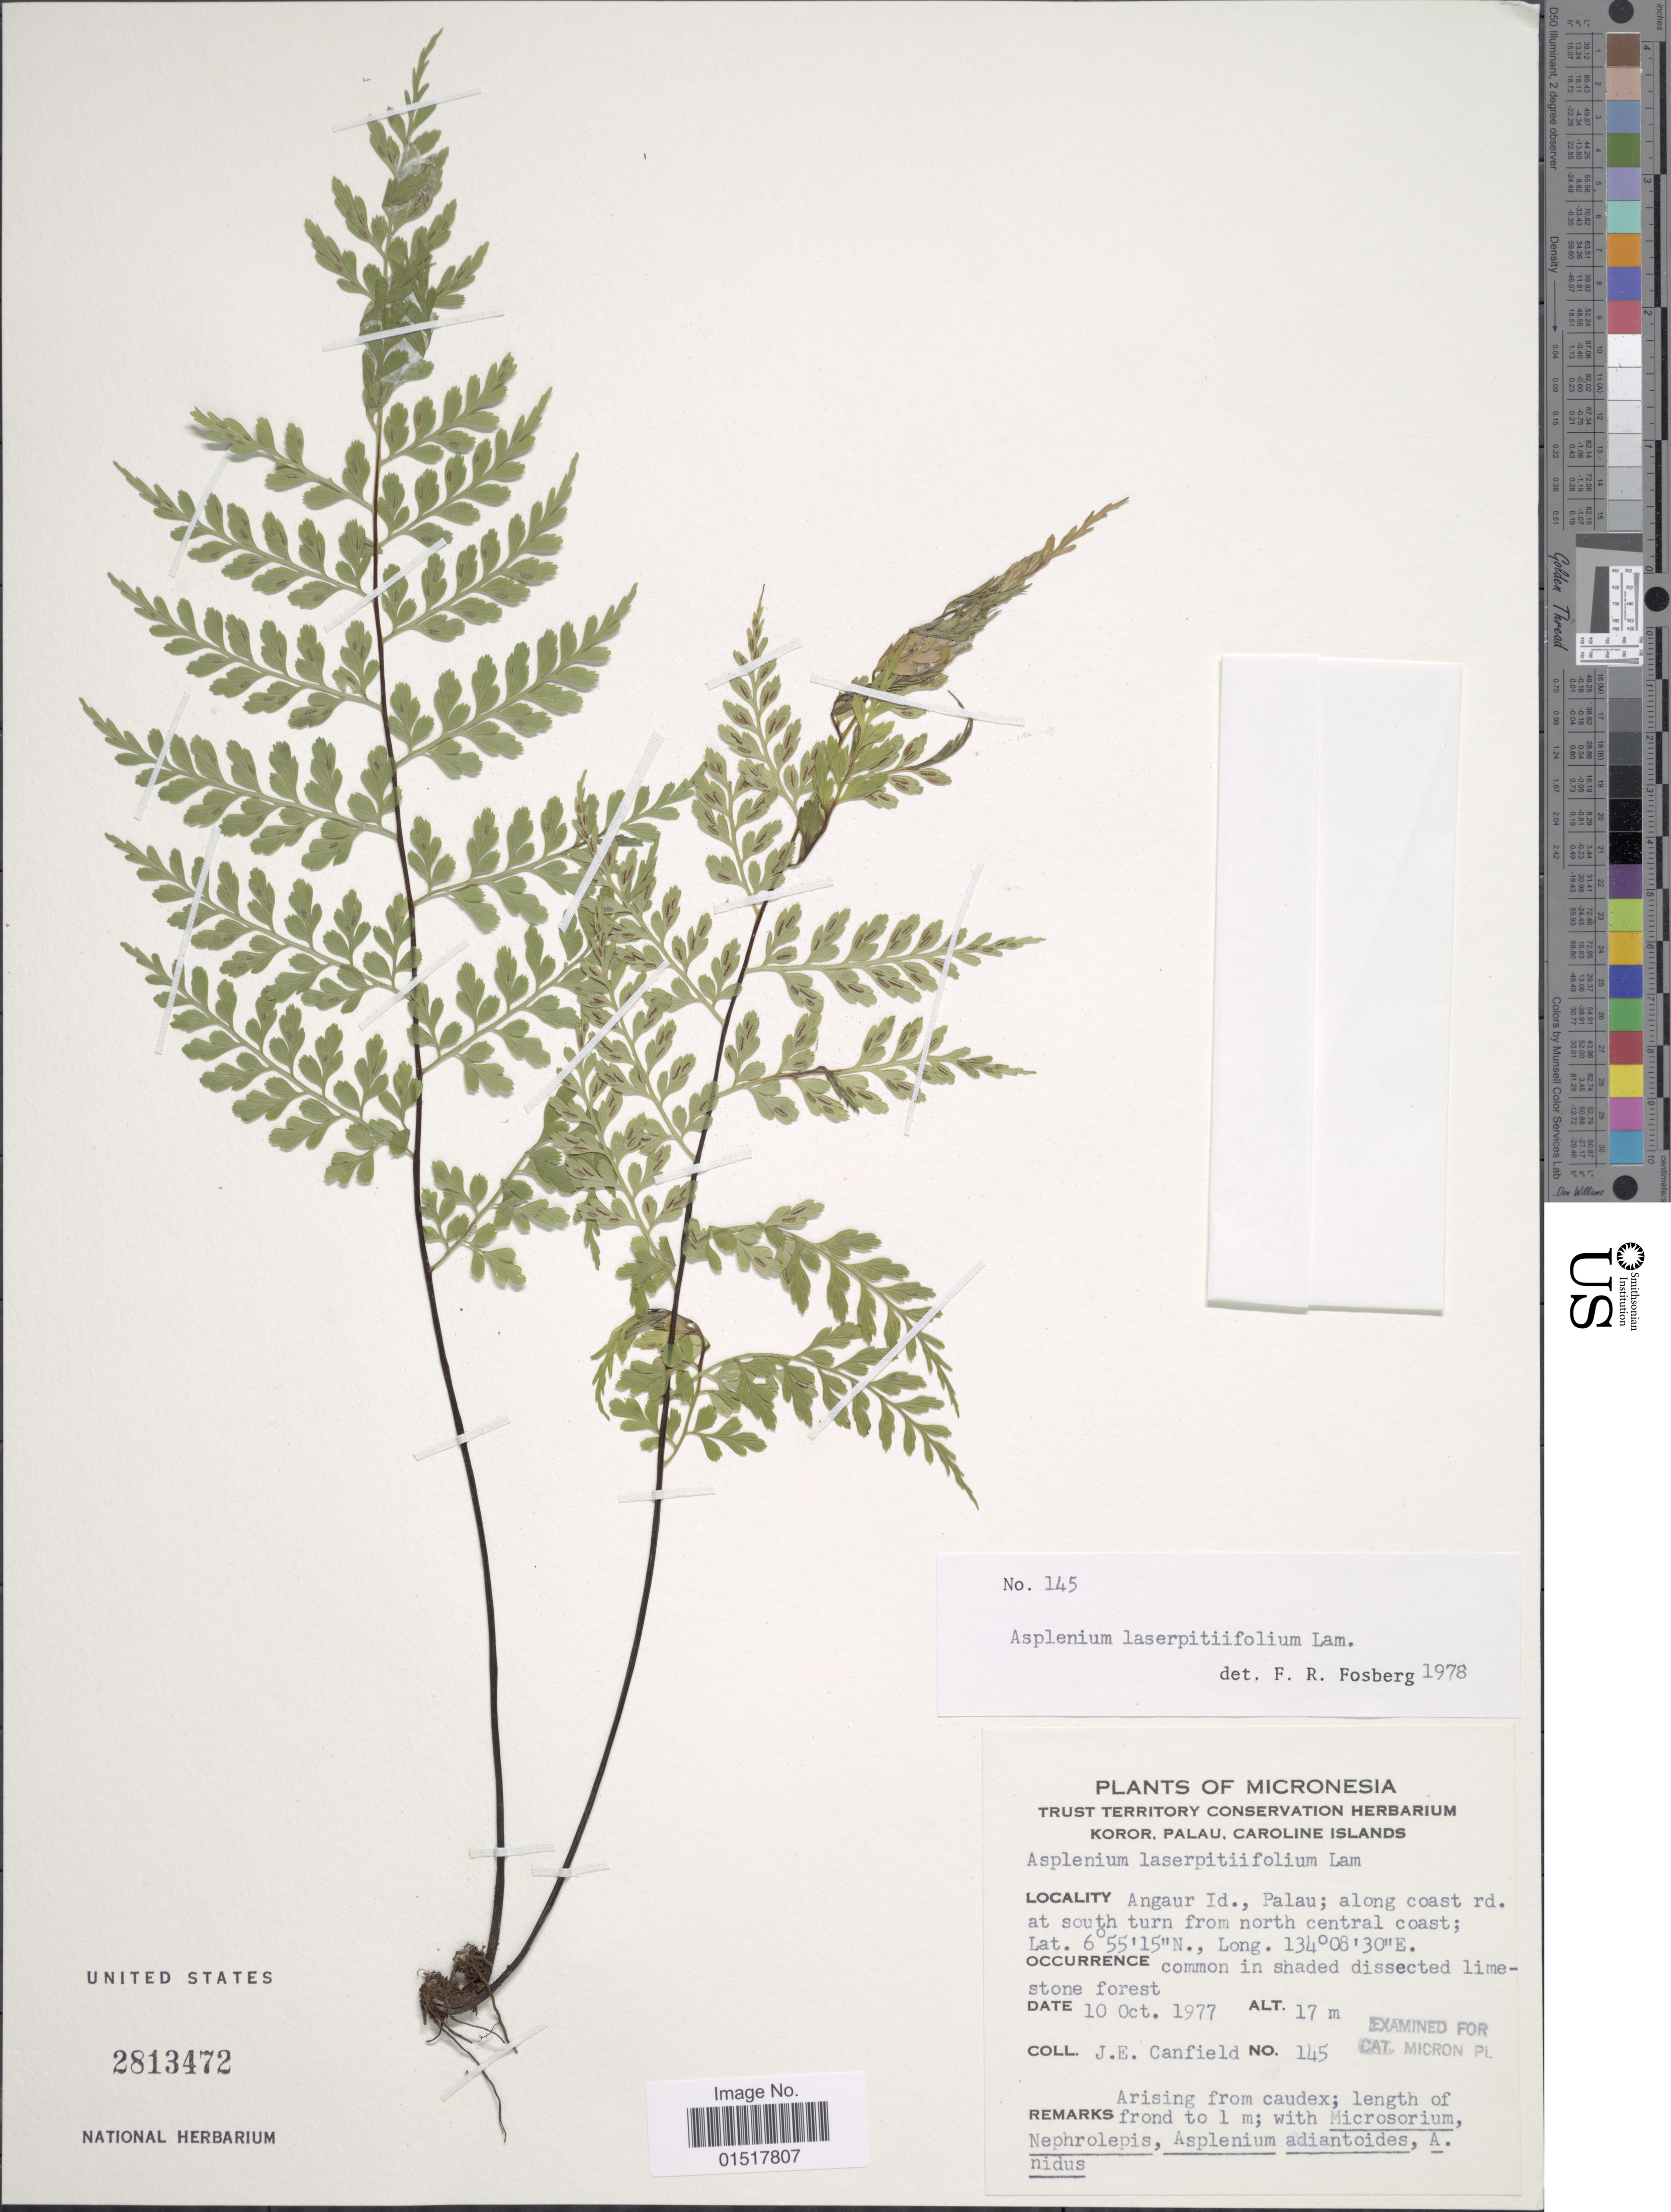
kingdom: Plantae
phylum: Tracheophyta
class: Polypodiopsida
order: Polypodiales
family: Aspleniaceae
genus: Asplenium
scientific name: Asplenium laserpitiifolium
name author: Lam.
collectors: J. E. Canfield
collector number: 145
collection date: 1977-10-10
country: Palau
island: Ngeaur [Angaur]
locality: Angaur Id., Palau; along coast rd. at south turn from north central coast.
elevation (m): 17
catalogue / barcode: US 2813472